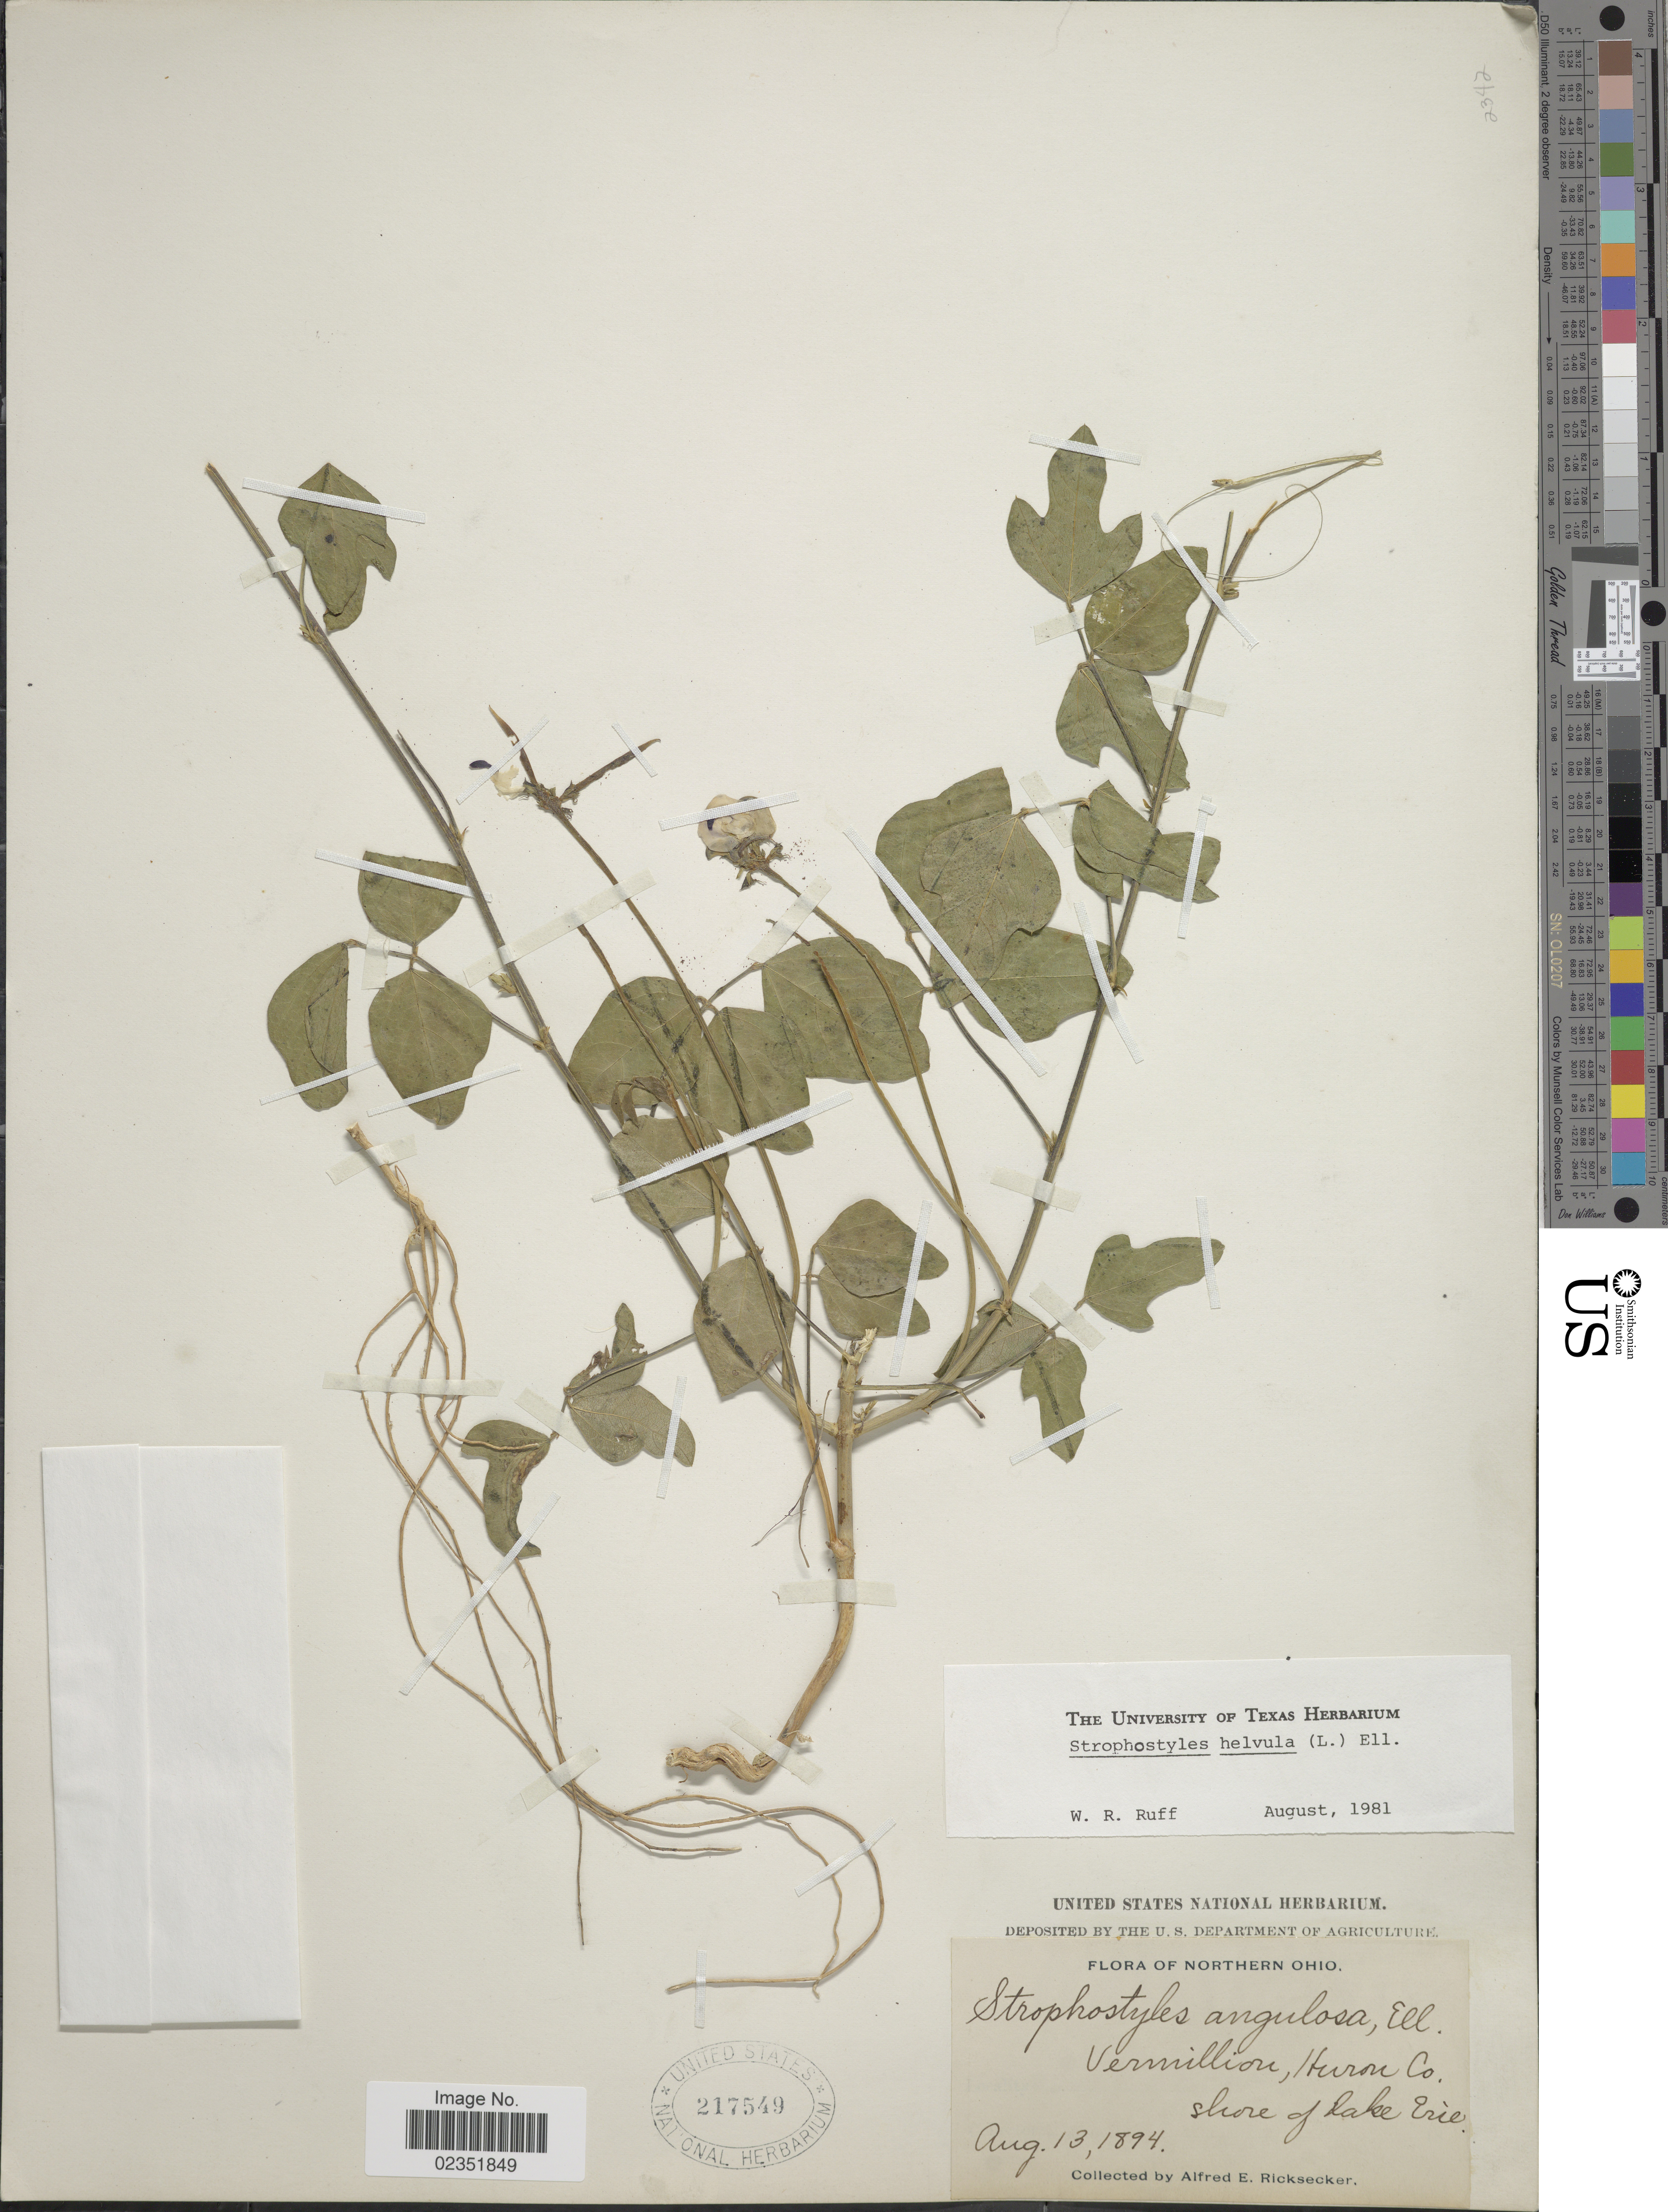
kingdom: Plantae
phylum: Tracheophyta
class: Magnoliopsida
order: Fabales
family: Fabaceae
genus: Strophostyles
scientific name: Strophostyles helvola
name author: (L.) Elliott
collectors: A. E. Ricksecker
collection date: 1894-08-13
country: United States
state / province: Ohio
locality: Northern Ohio, Vermillion, Huron Co. shore of Lake Erie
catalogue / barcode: US 217549